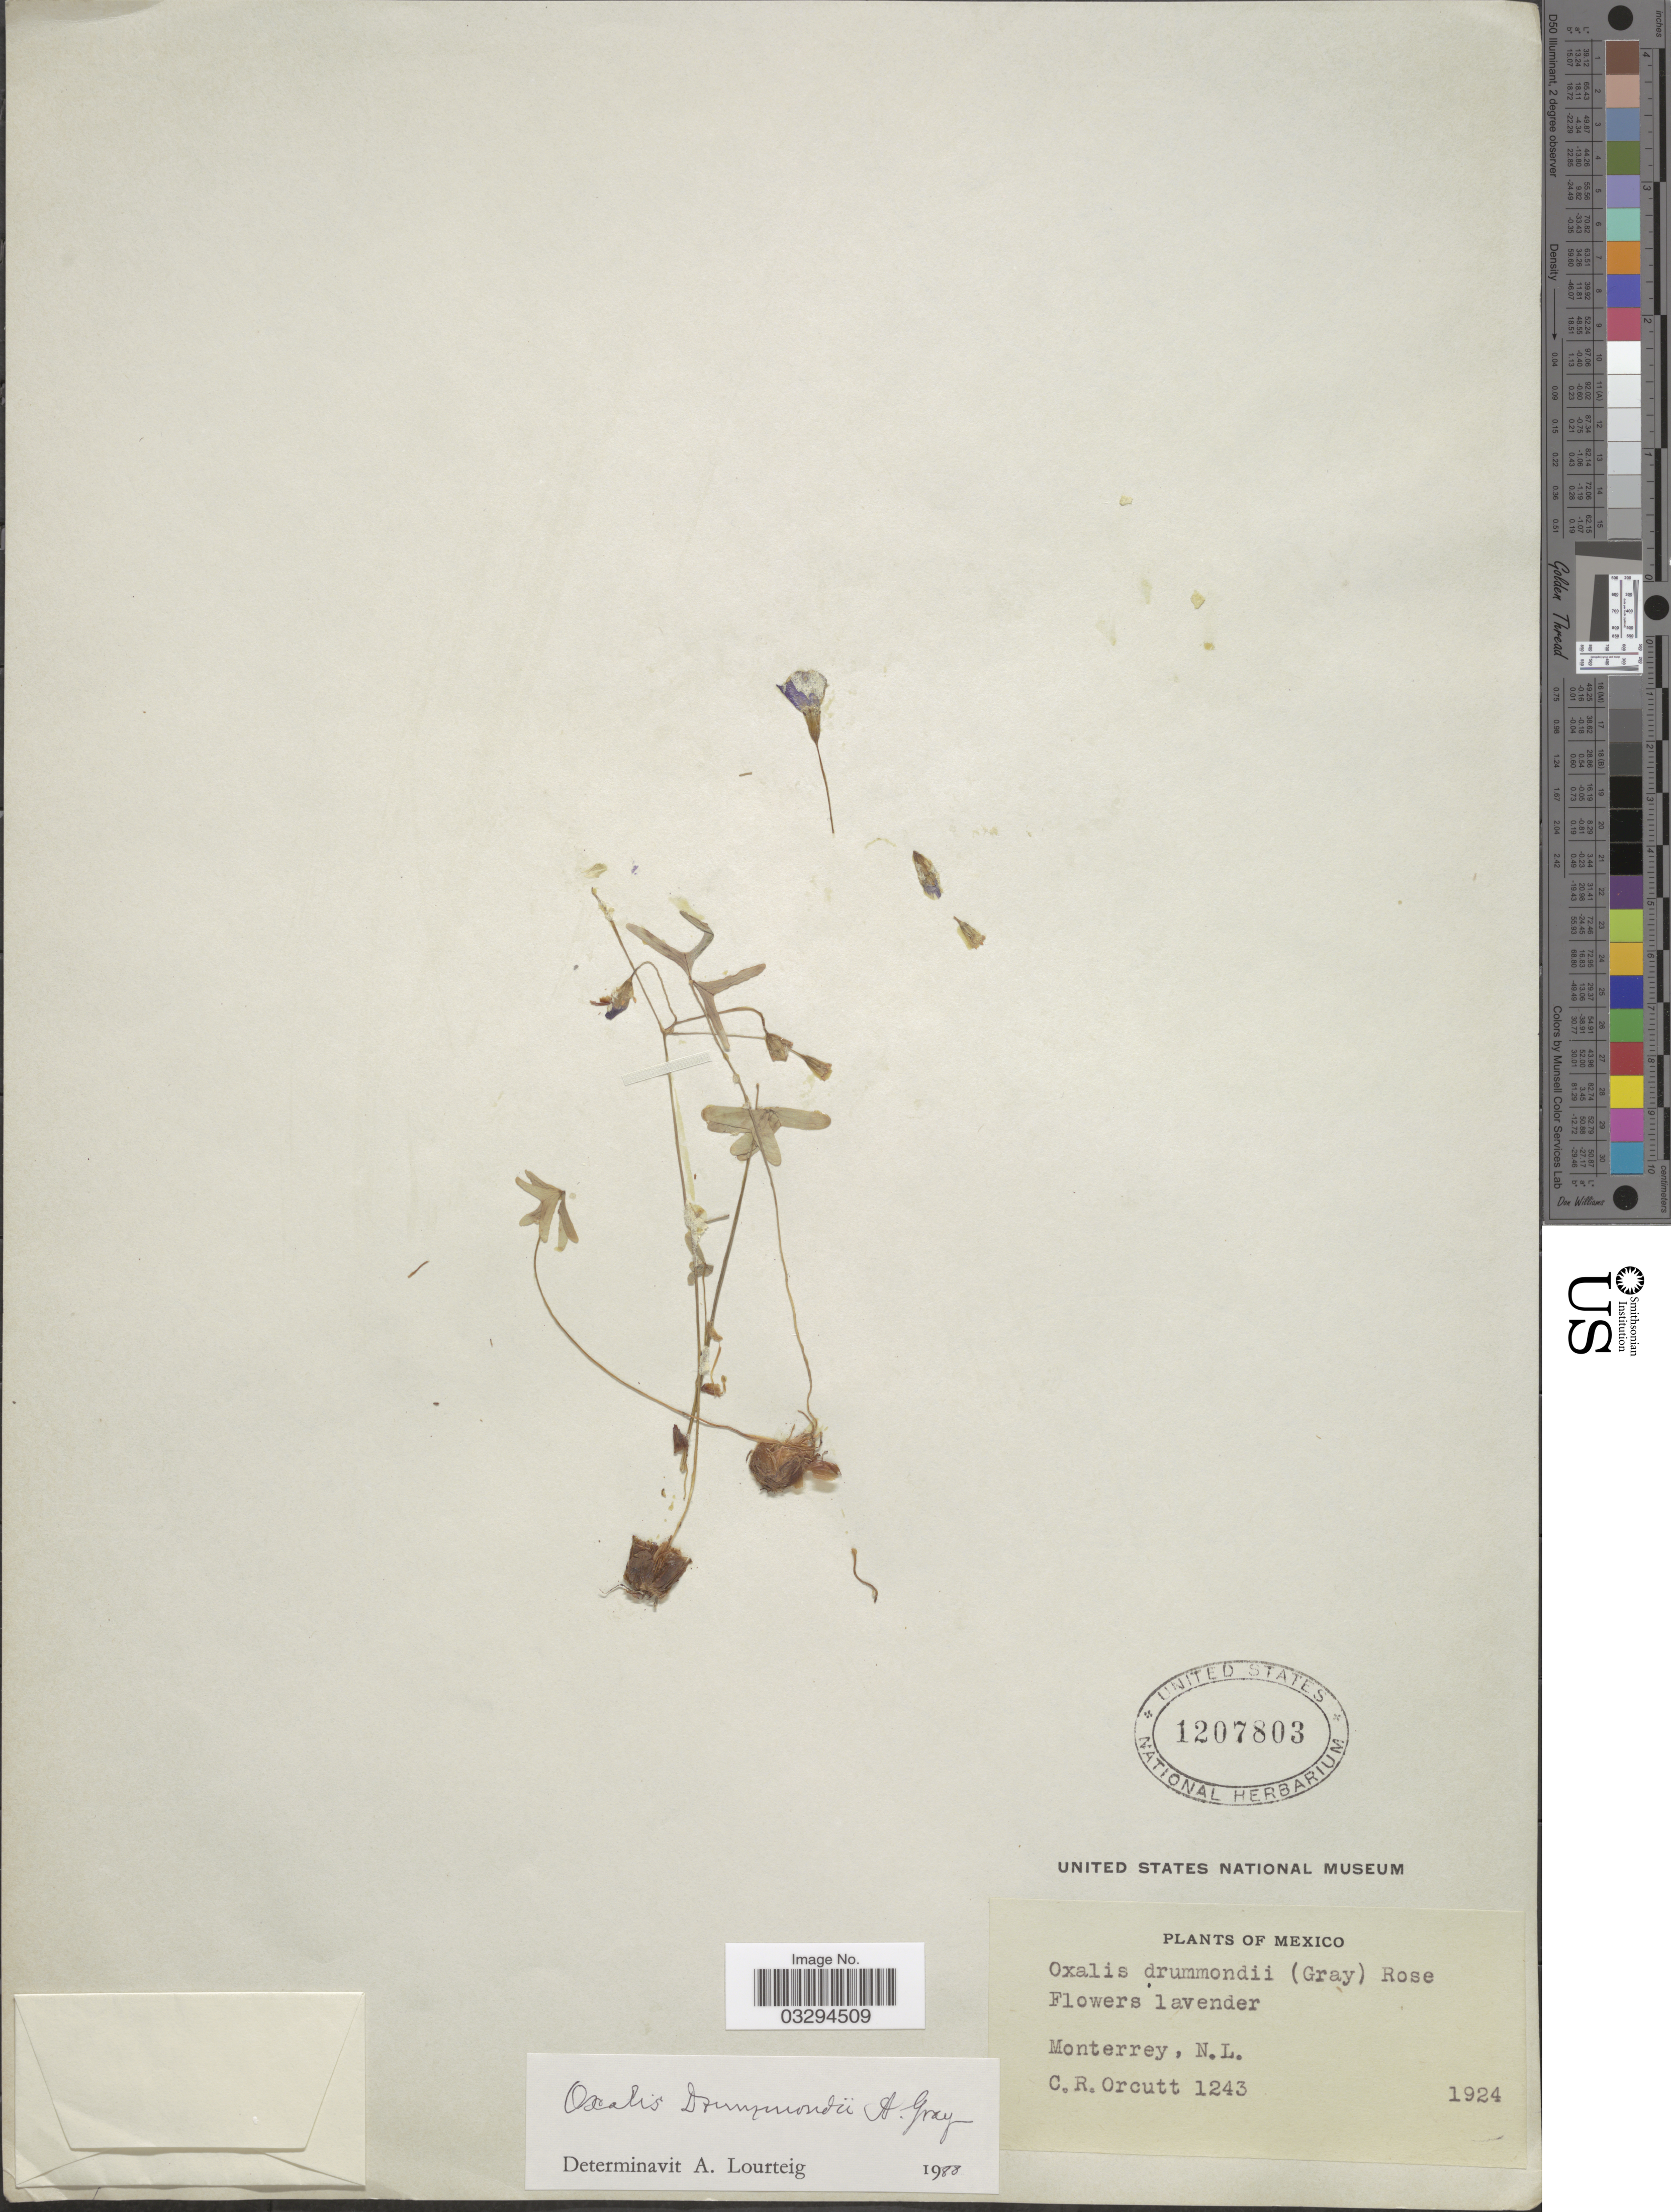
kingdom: Plantae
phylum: Tracheophyta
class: Magnoliopsida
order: Oxalidales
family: Oxalidaceae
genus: Oxalis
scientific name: Oxalis drummondii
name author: A. Gray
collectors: C. R. Orcutt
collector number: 1243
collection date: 1924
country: Mexico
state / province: Nuevo León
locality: Monterrey.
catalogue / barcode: US 1207803